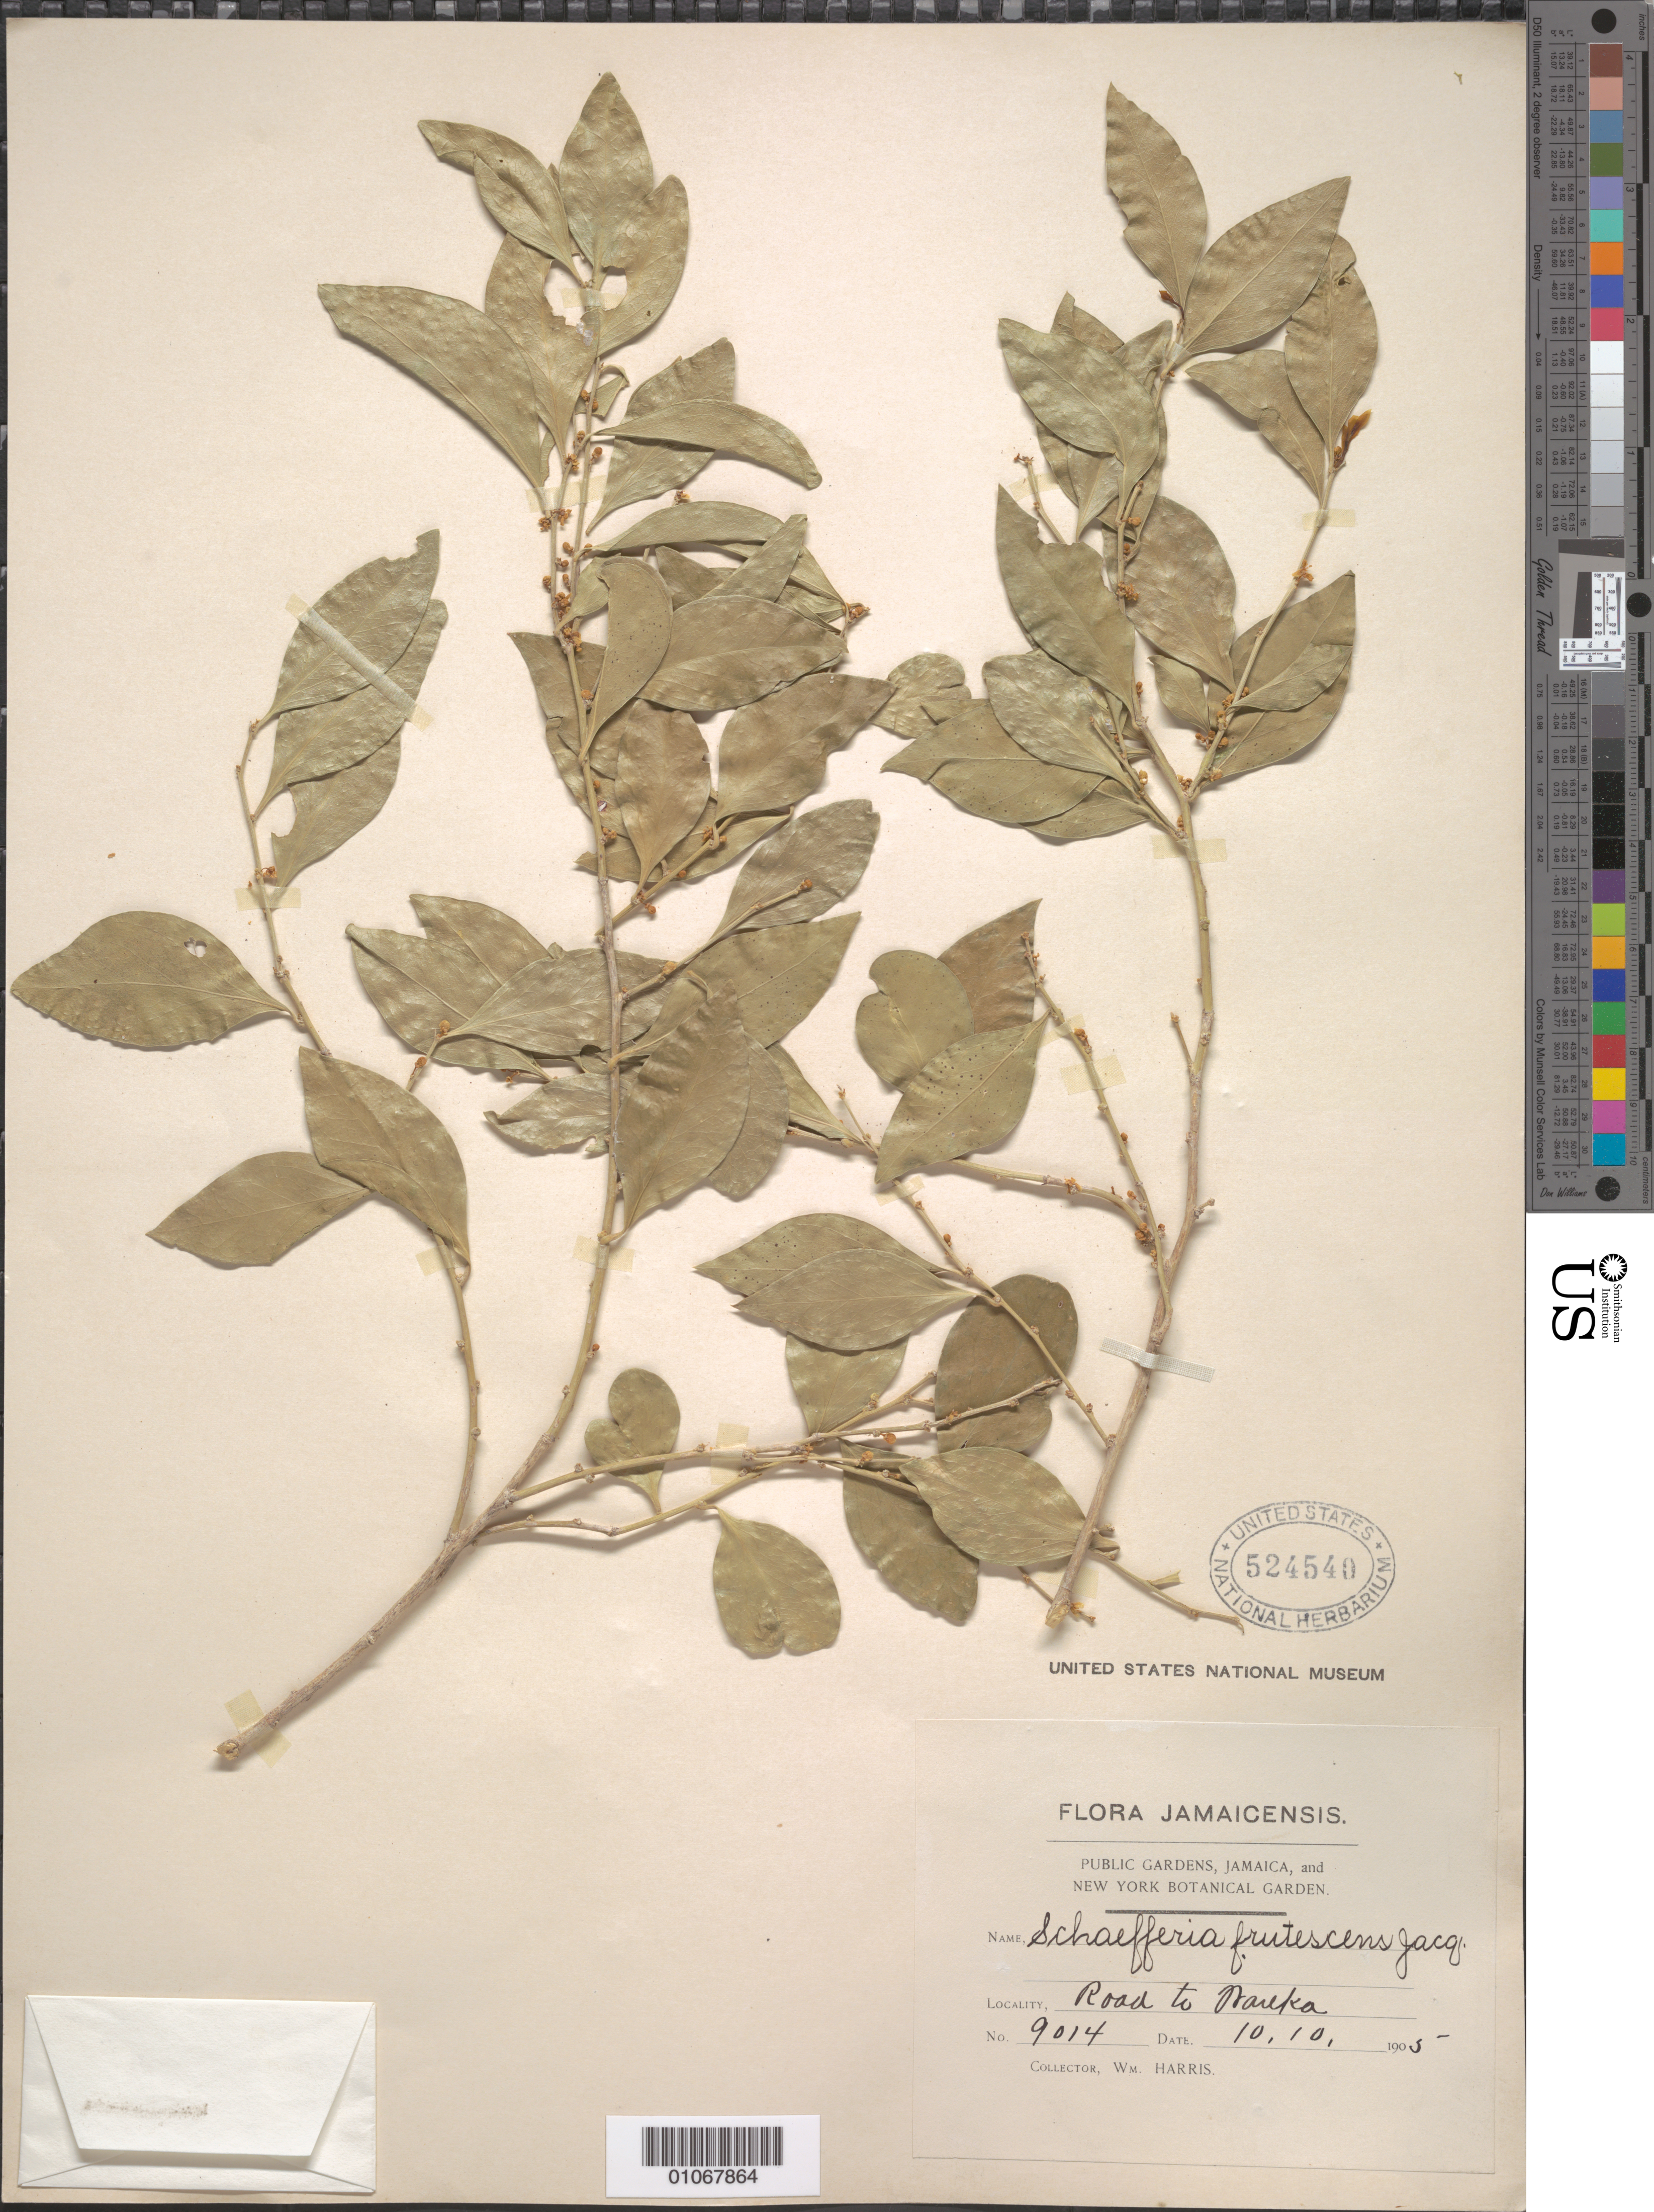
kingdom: Plantae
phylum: Tracheophyta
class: Magnoliopsida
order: Celastrales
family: Celastraceae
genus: Schaefferia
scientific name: Schaefferia frutescens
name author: Jacq.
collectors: W. Harris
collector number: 9014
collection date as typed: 10 Oct 1905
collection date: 1905-10-10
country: Jamaica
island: Jamaica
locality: Road to Pareka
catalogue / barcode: US 524540